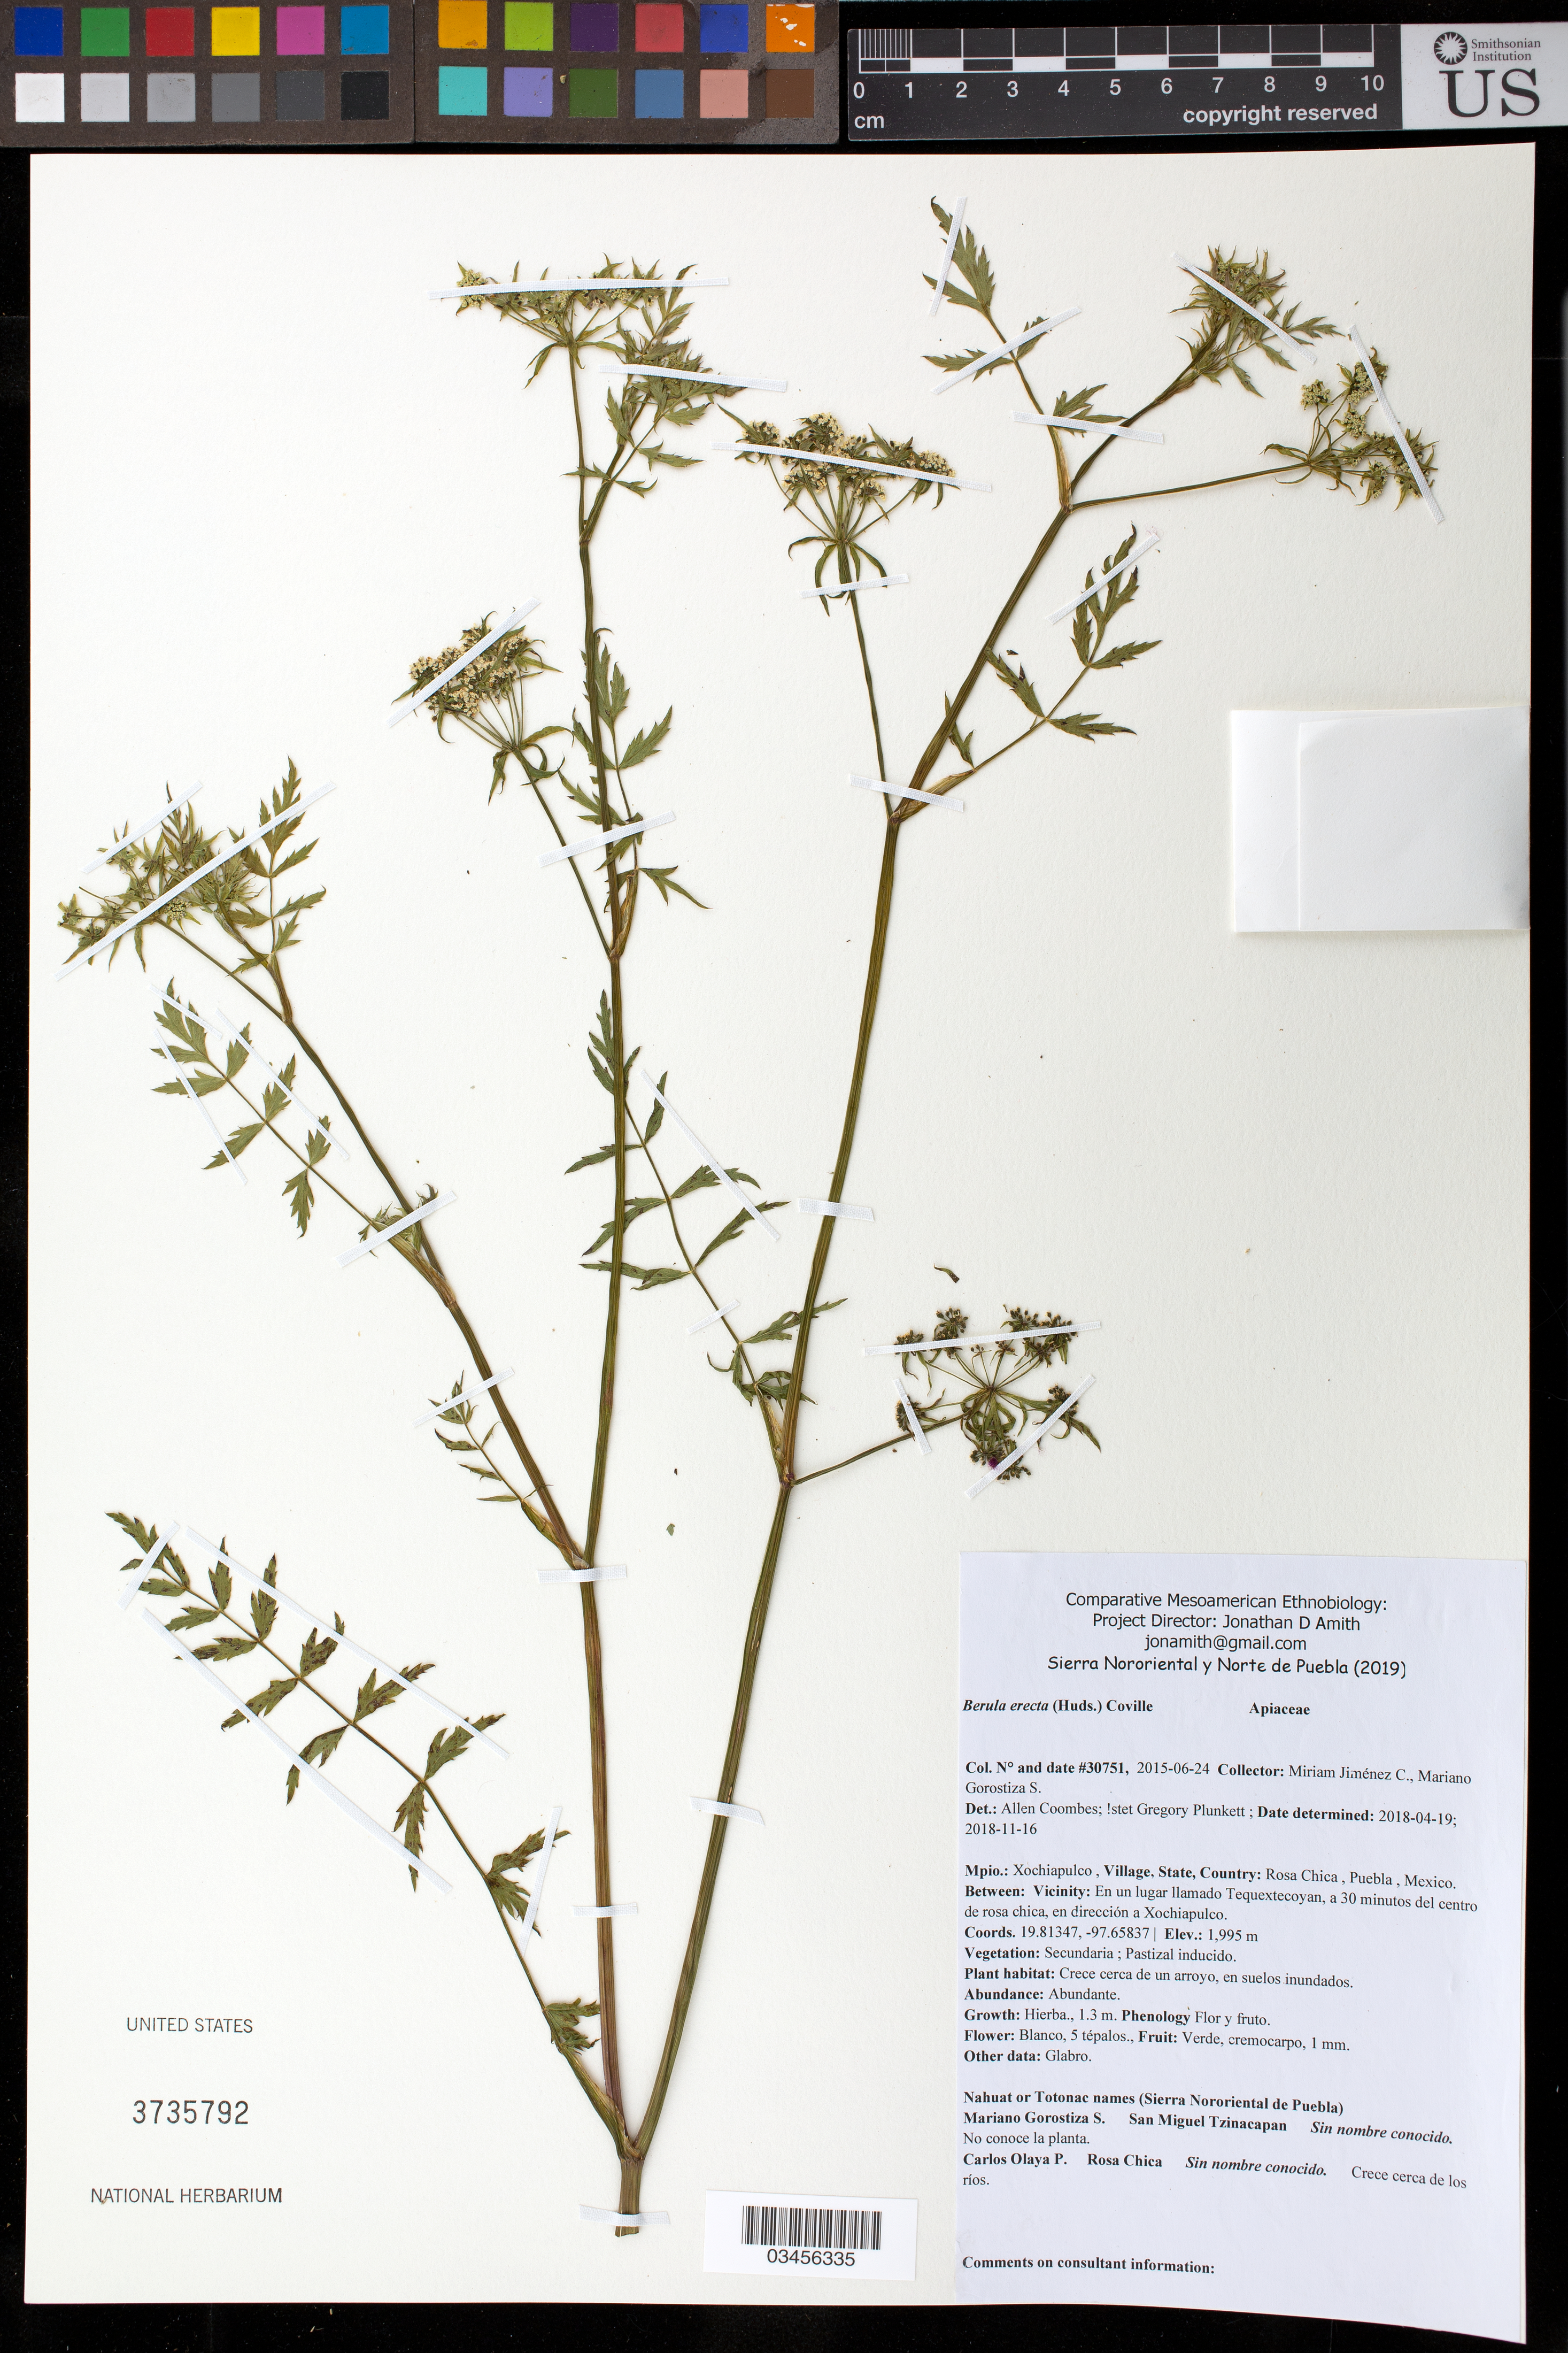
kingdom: Plantae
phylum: Tracheophyta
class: Magnoliopsida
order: Apiales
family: Apiaceae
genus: Berula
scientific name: Berula erecta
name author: (Huds.) Coville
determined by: Coombes, Allen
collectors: M. Jiménez Chimil & M. Gorostiza S.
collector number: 30751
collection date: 2015-06-24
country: México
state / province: Puebla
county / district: Xochiapulco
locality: PUEBLO: Rosa Chica; LOCALIDAD EXACTA: En Tequextecoyan, a 30 minutos del centro de rosa chica, en dirección a Xochiapulco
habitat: Pastizal inducido | Crece cerca de un arroyo, en suelos inundados.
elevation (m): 1995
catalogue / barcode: US 3735792